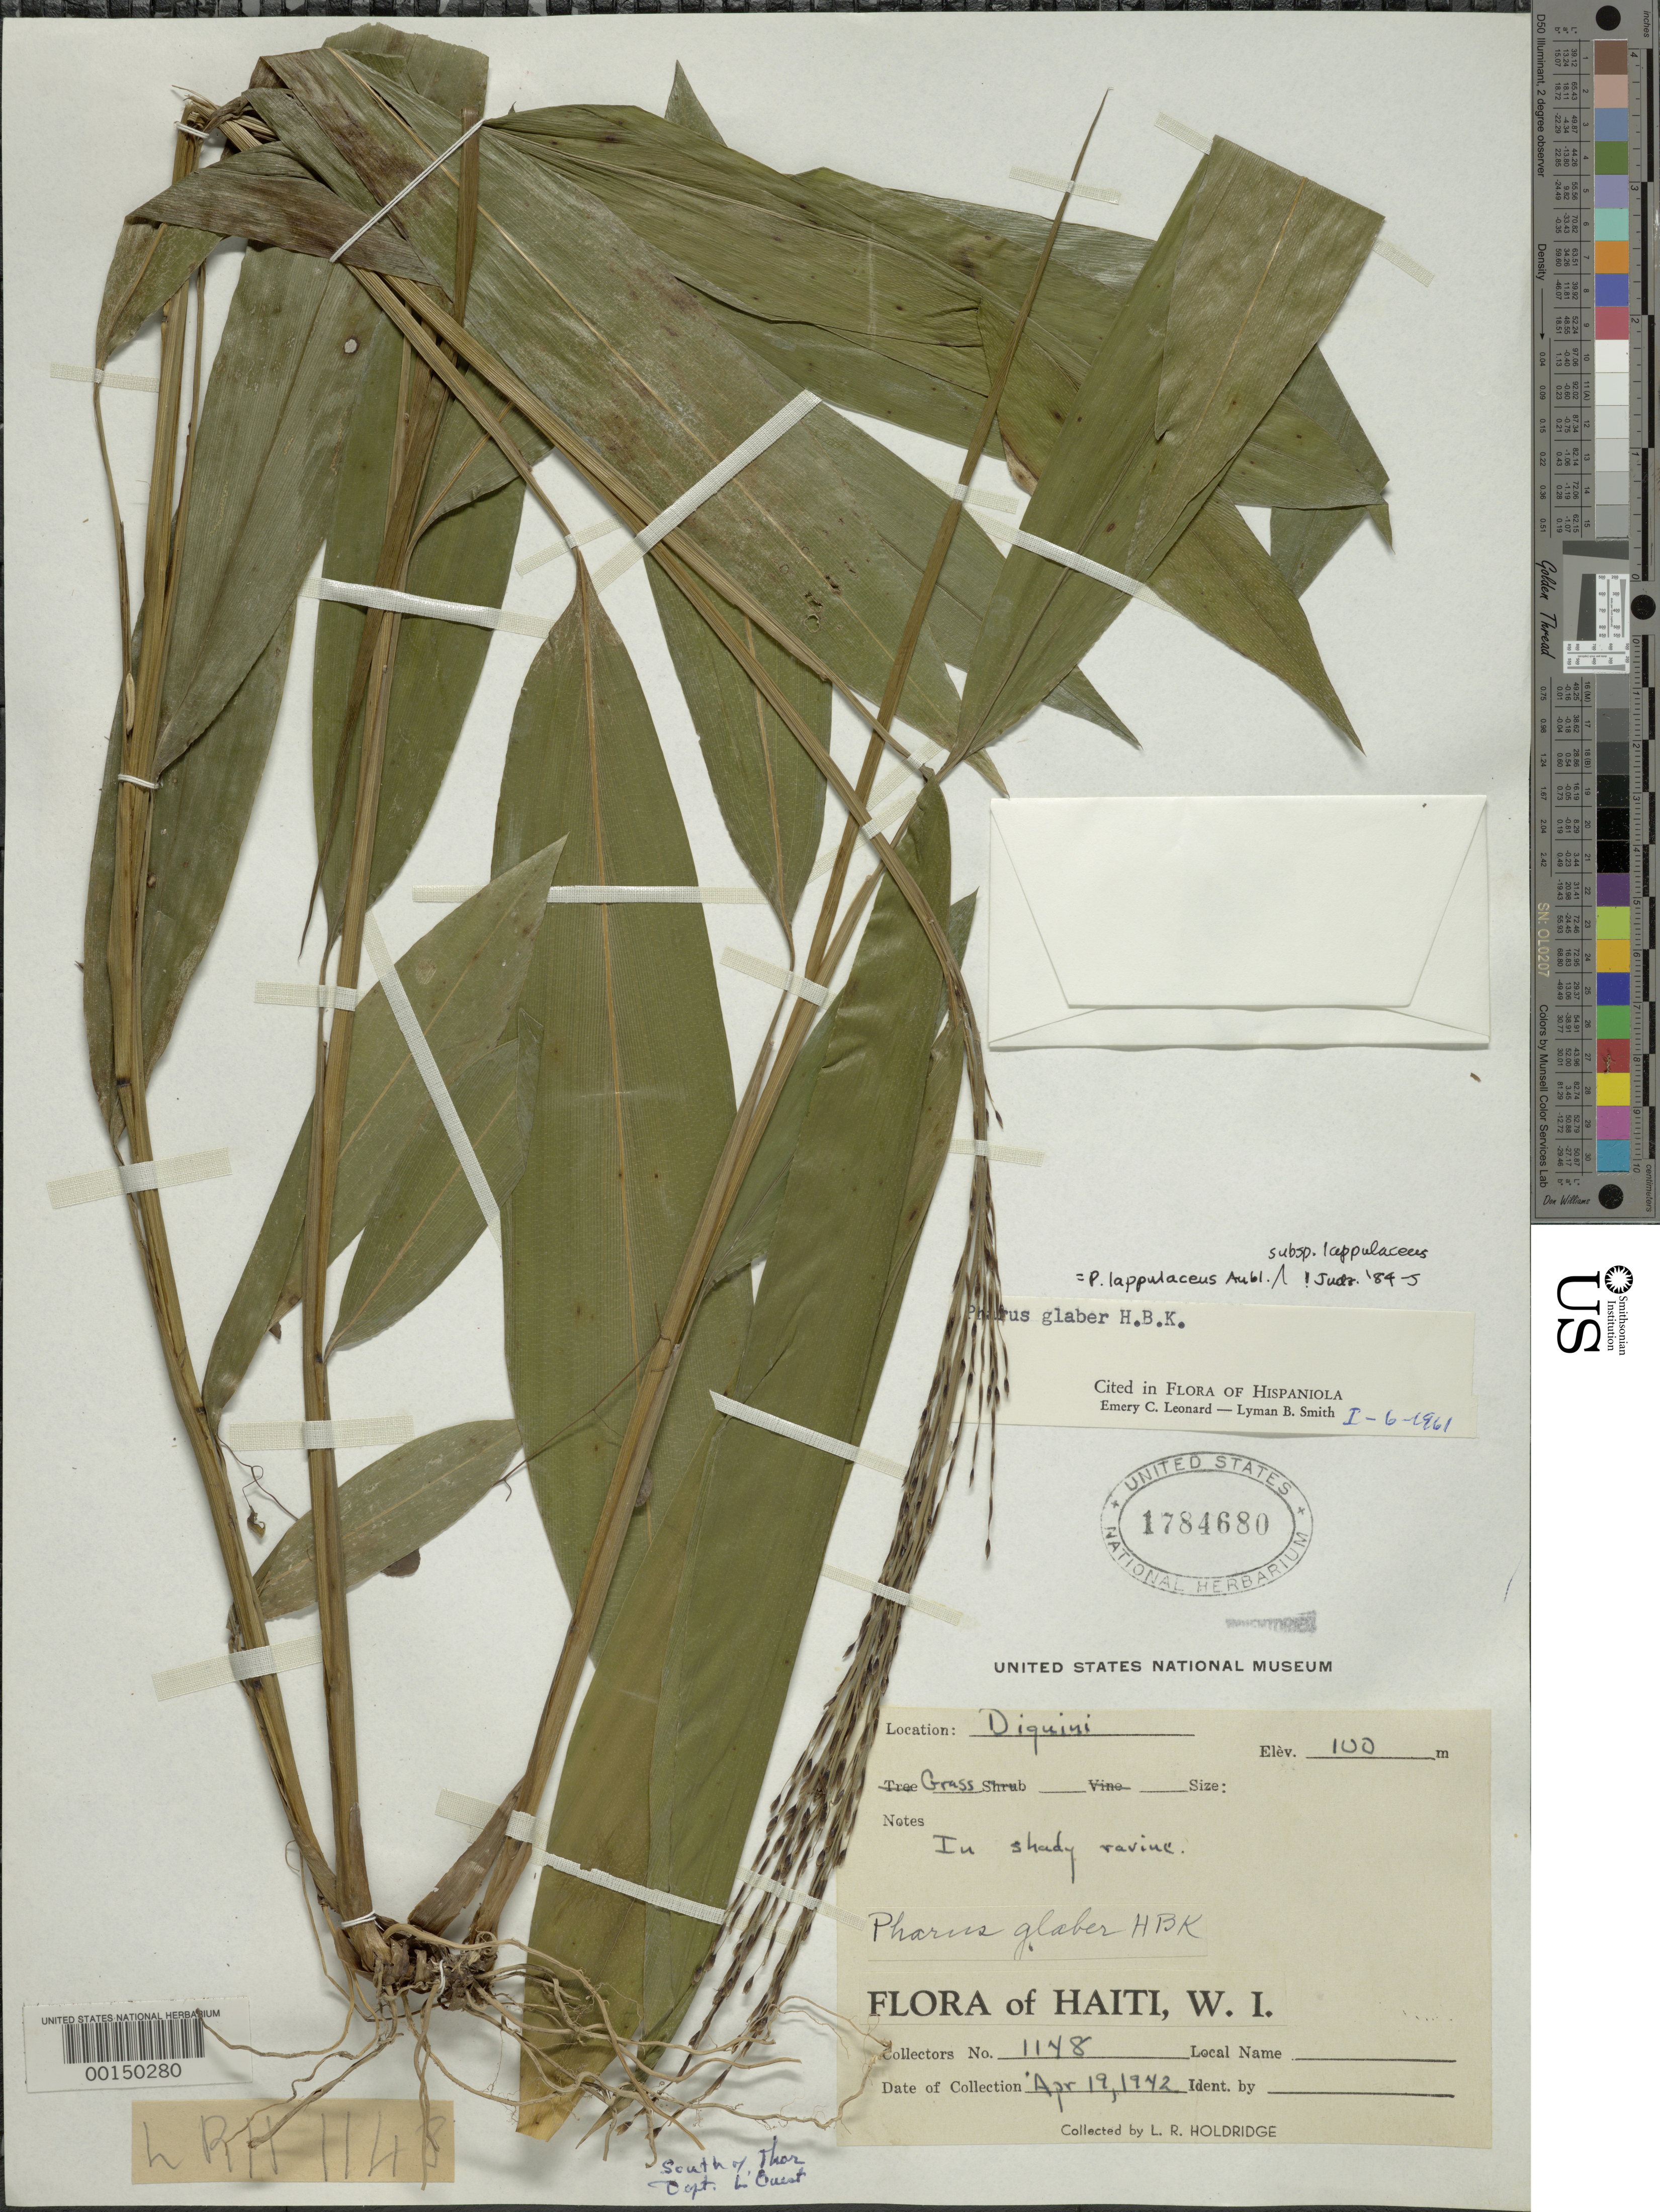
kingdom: Plantae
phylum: Tracheophyta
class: Liliopsida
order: Poales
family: Poaceae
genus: Pharus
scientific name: Pharus lappulaceus subsp. lappulaceus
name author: Aubl.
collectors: L. Holdridge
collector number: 1148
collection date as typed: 19 Apr 1942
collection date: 1942-04-19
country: Haiti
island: Hispaniola Island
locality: Diquini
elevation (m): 100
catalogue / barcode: US 1784680